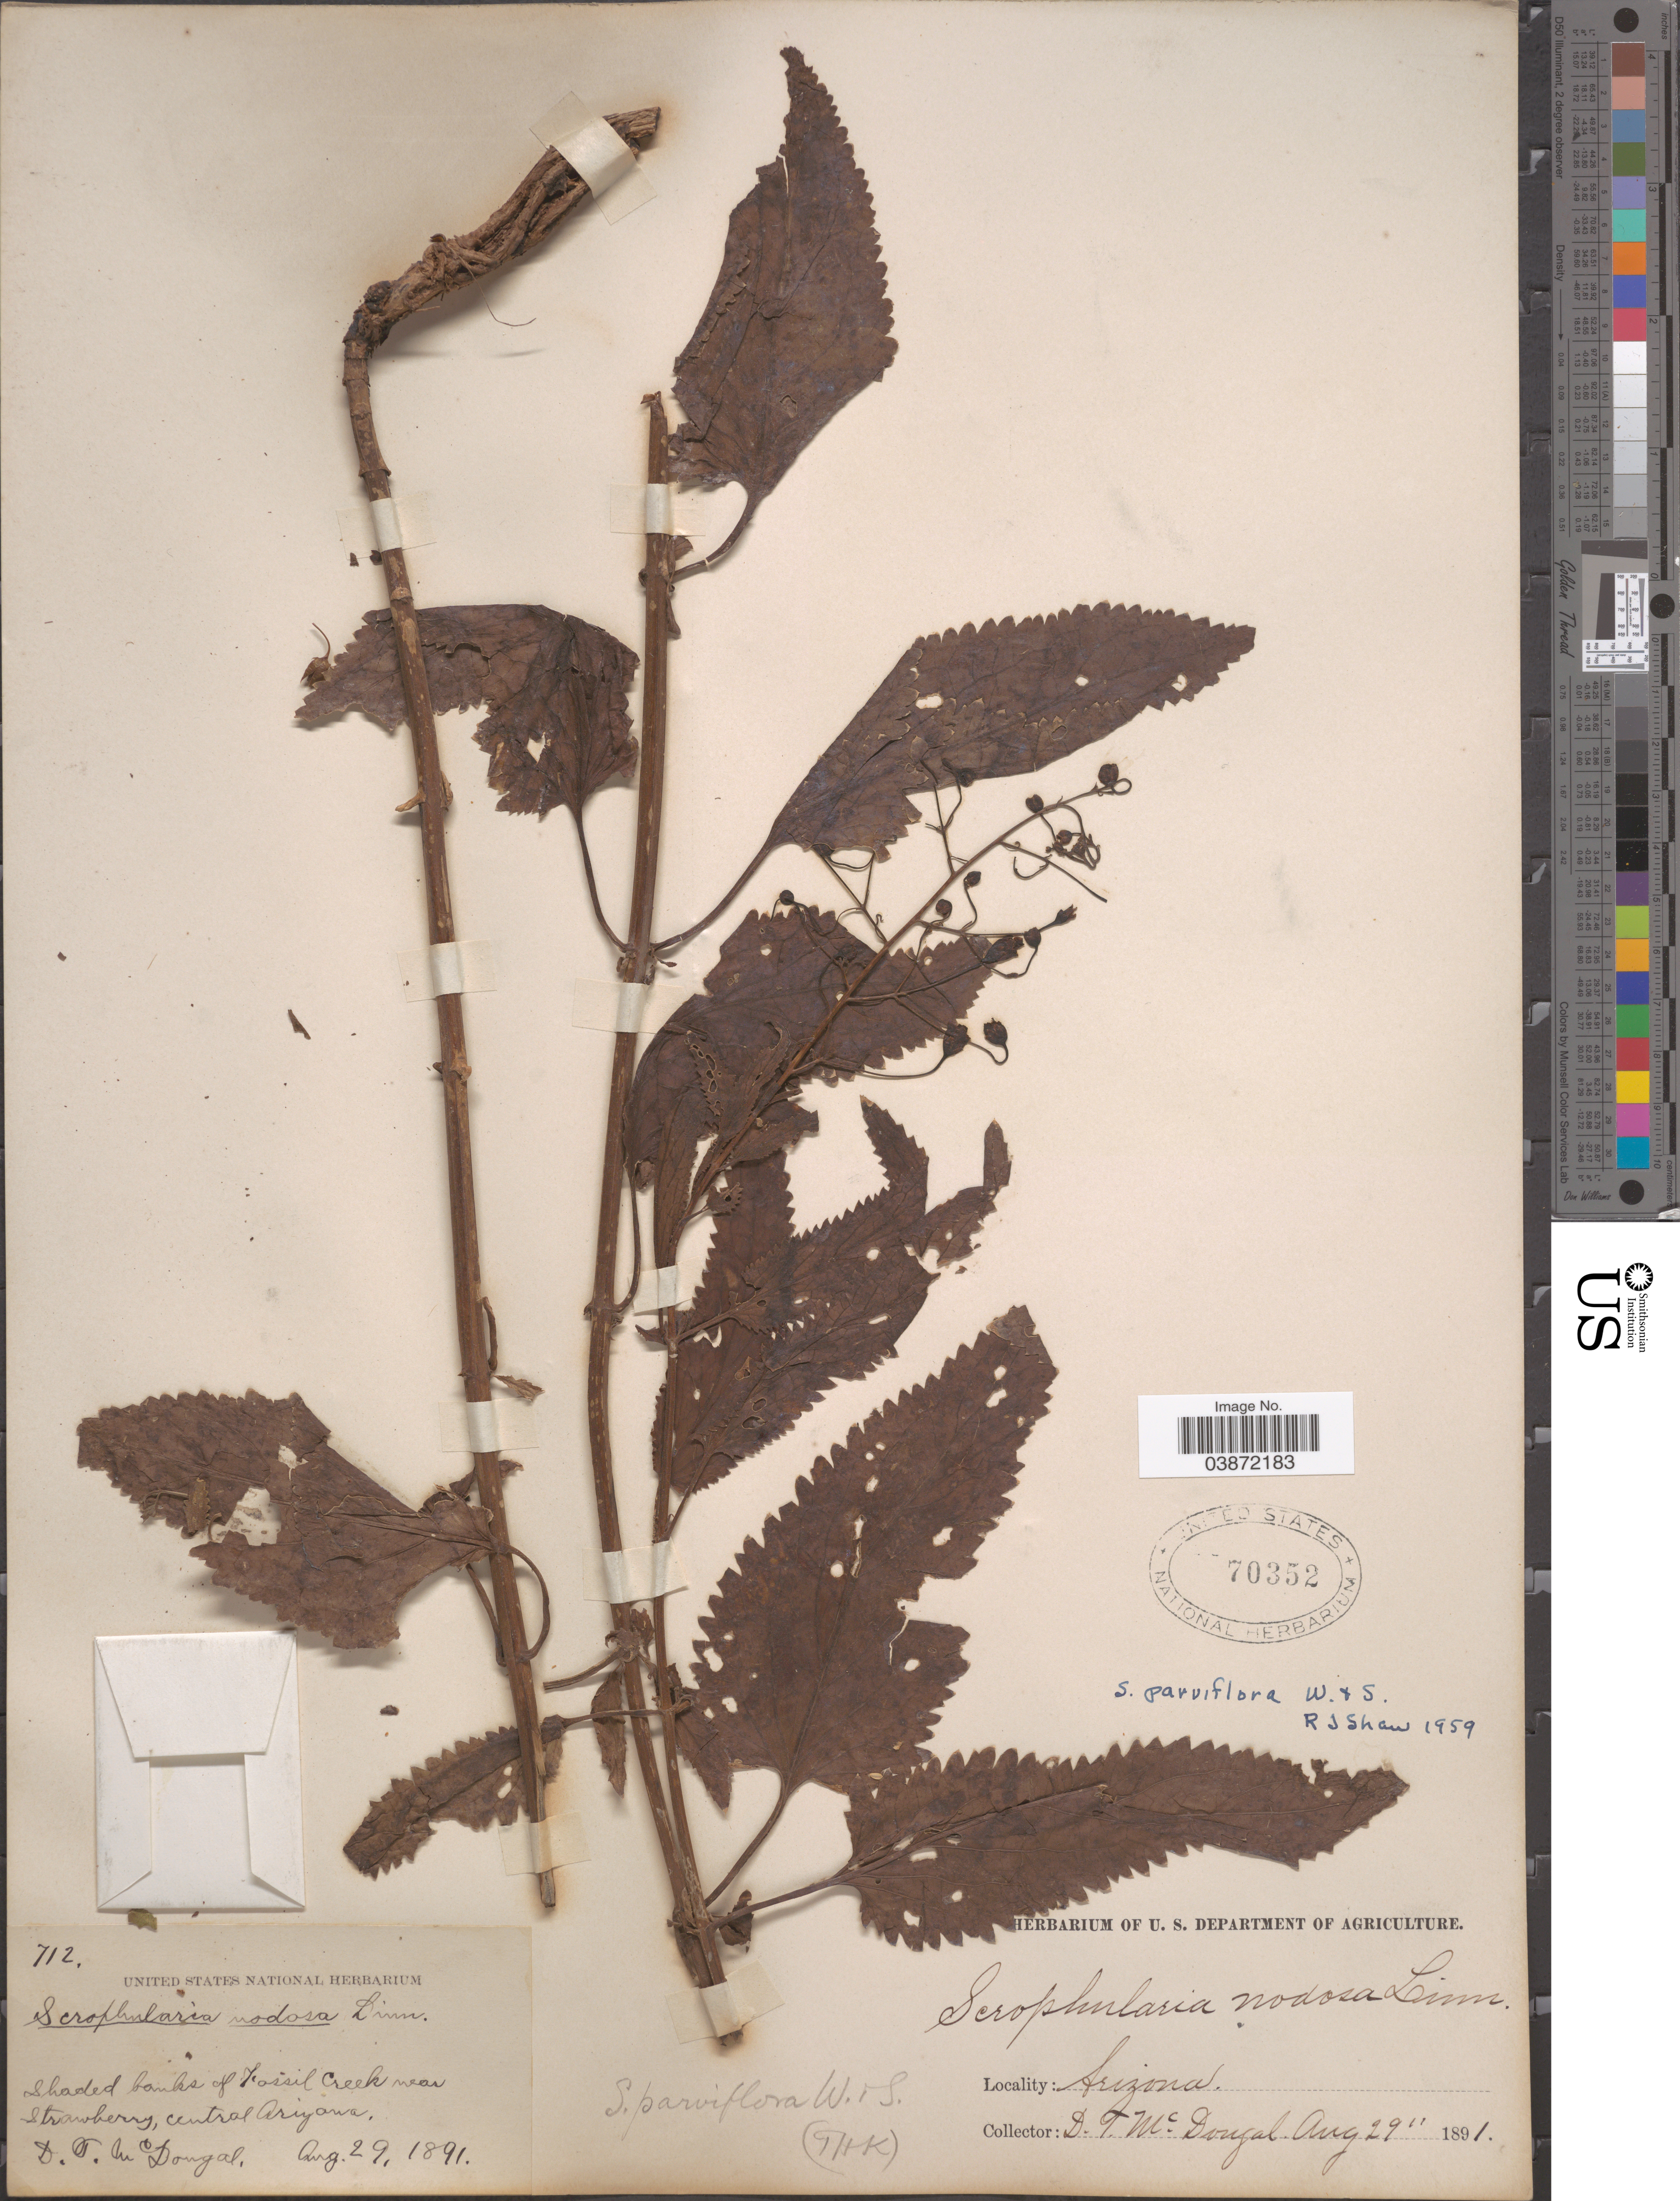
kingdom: Plantae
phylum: Tracheophyta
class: Magnoliopsida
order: Lamiales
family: Scrophulariaceae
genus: Scrophularia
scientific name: Scrophularia parviflora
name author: Wooton & Standl.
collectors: D. McDougal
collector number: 712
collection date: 1891-08-29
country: United States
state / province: Arizona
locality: Shaded banks of Fossil Creek near Strawberry, Central Arizona.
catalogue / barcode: US 70352